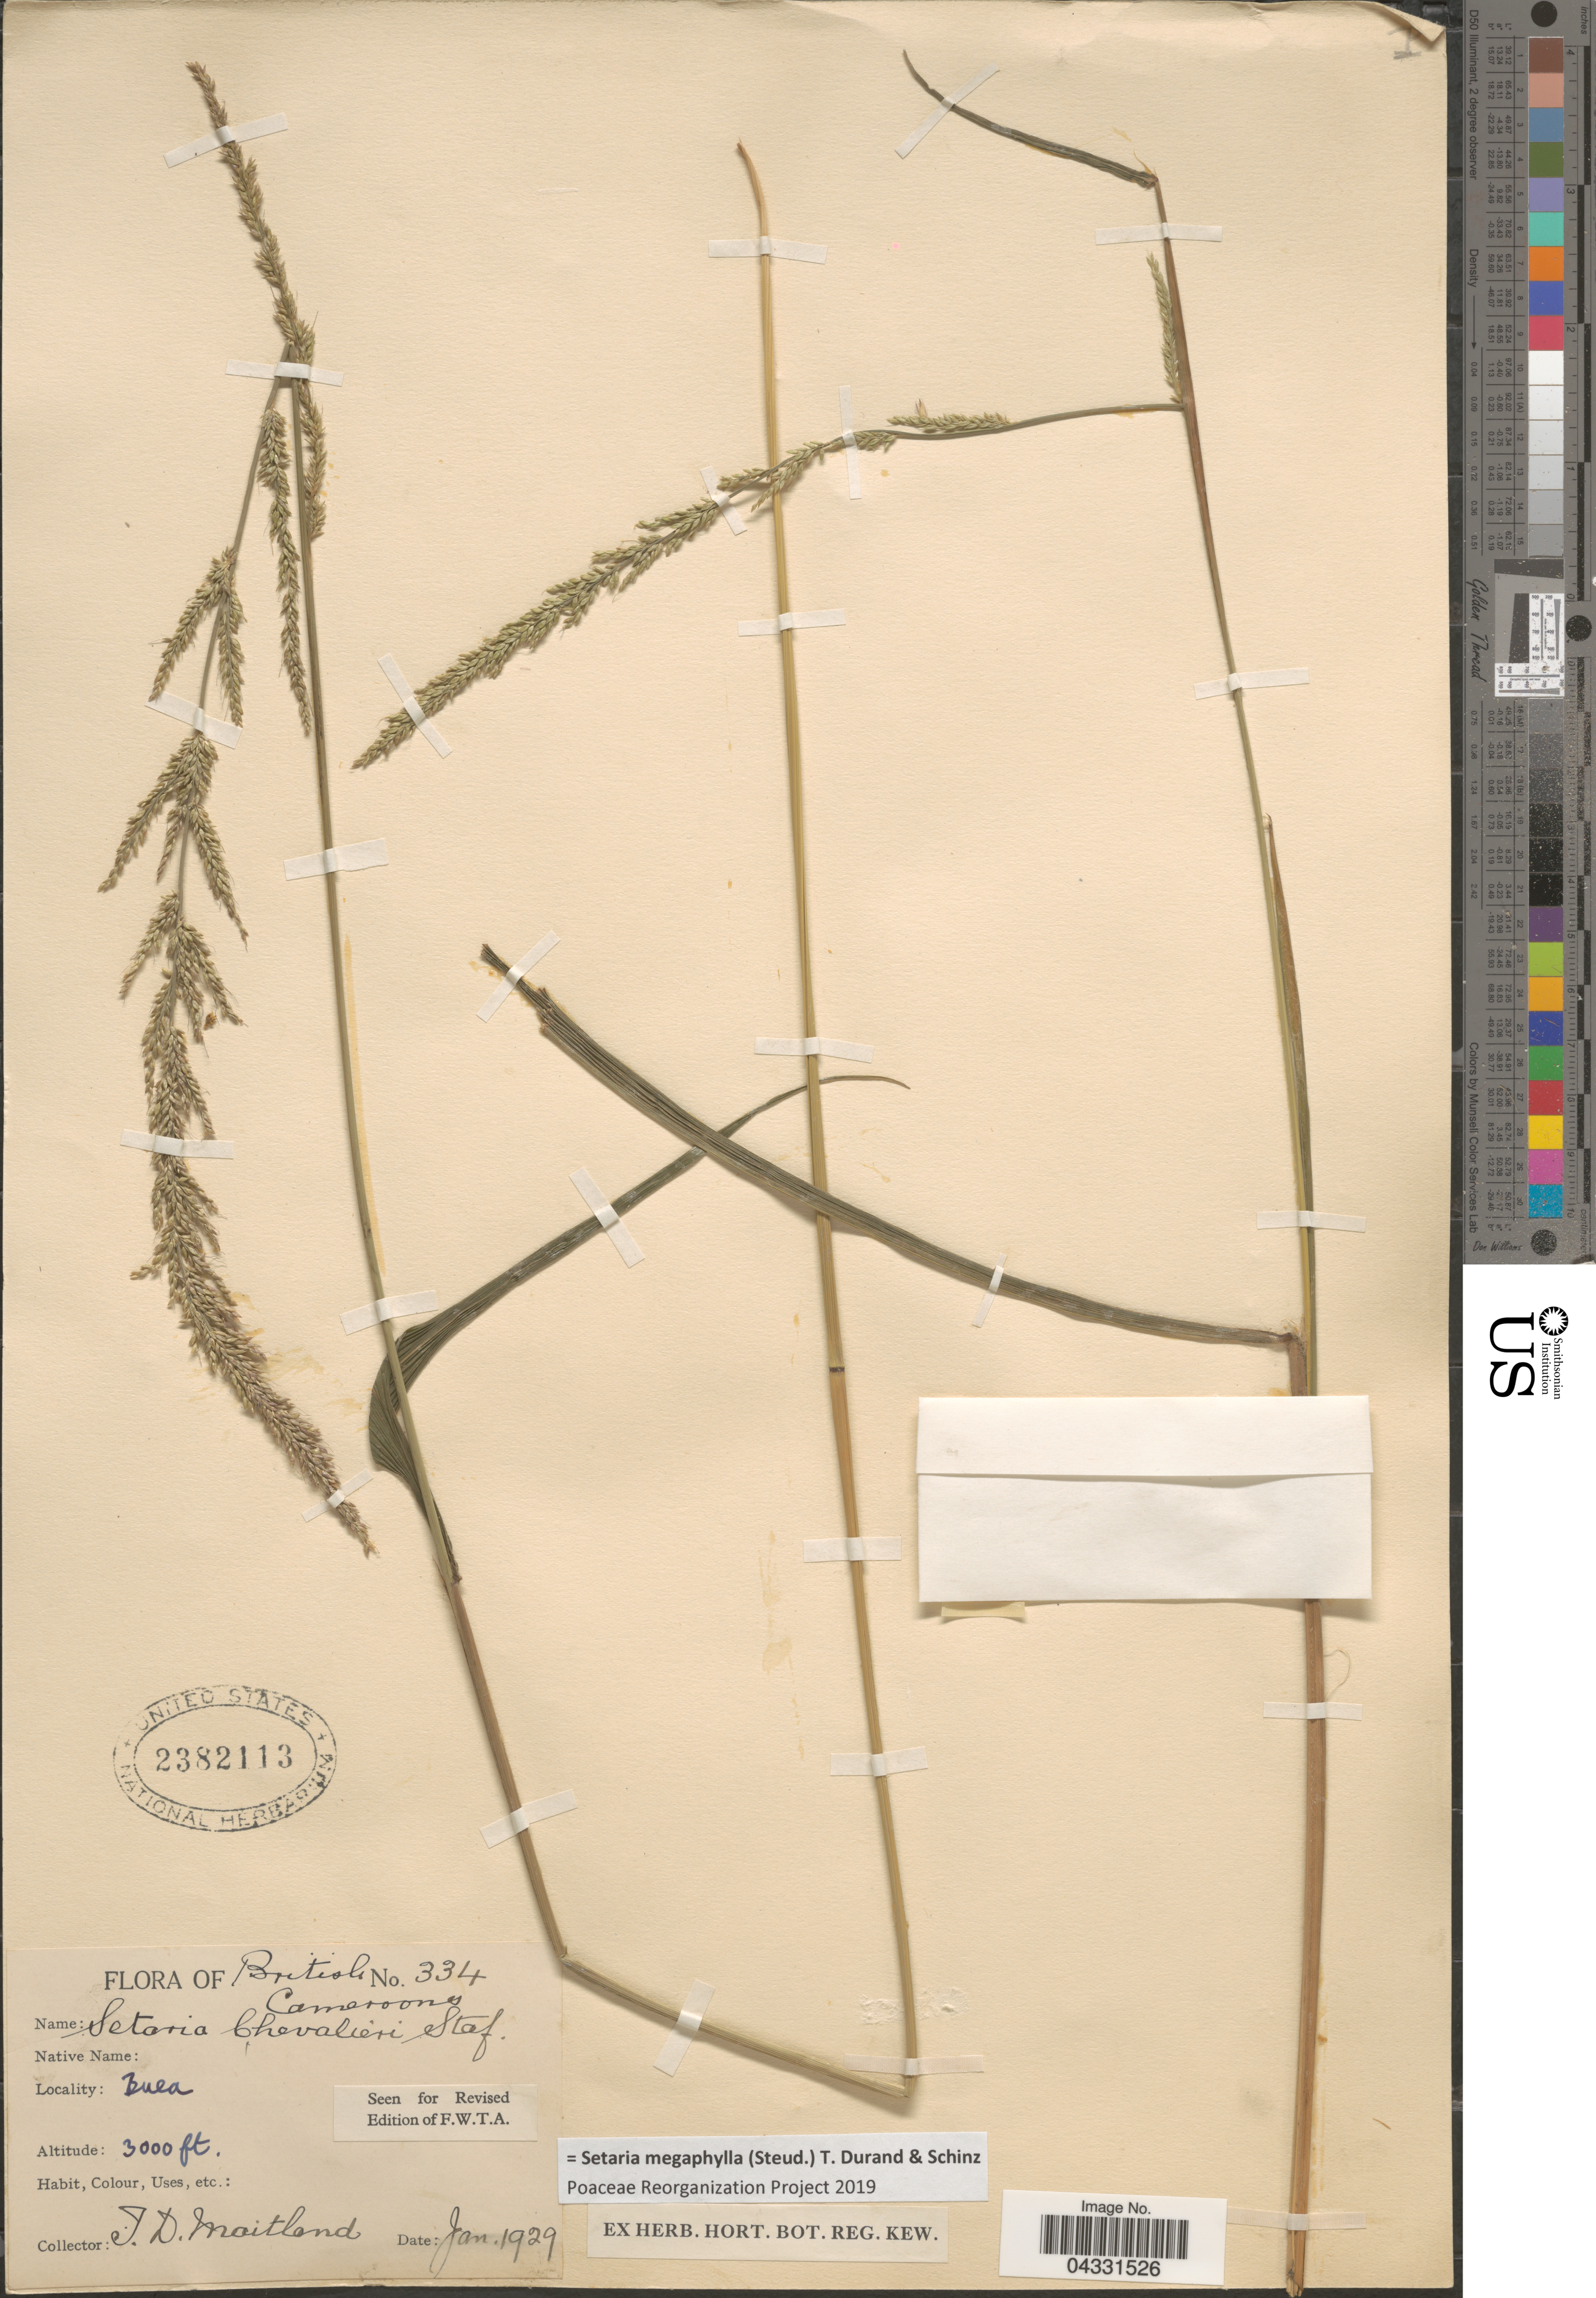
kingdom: Plantae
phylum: Tracheophyta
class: Liliopsida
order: Poales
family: Poaceae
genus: Setaria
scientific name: Setaria megaphylla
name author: (Steud.) Durieu & Schinz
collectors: T. Maitland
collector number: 334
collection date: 1929-01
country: Cameroon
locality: British Cameroons. Buea.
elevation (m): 914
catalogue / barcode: US 2382113